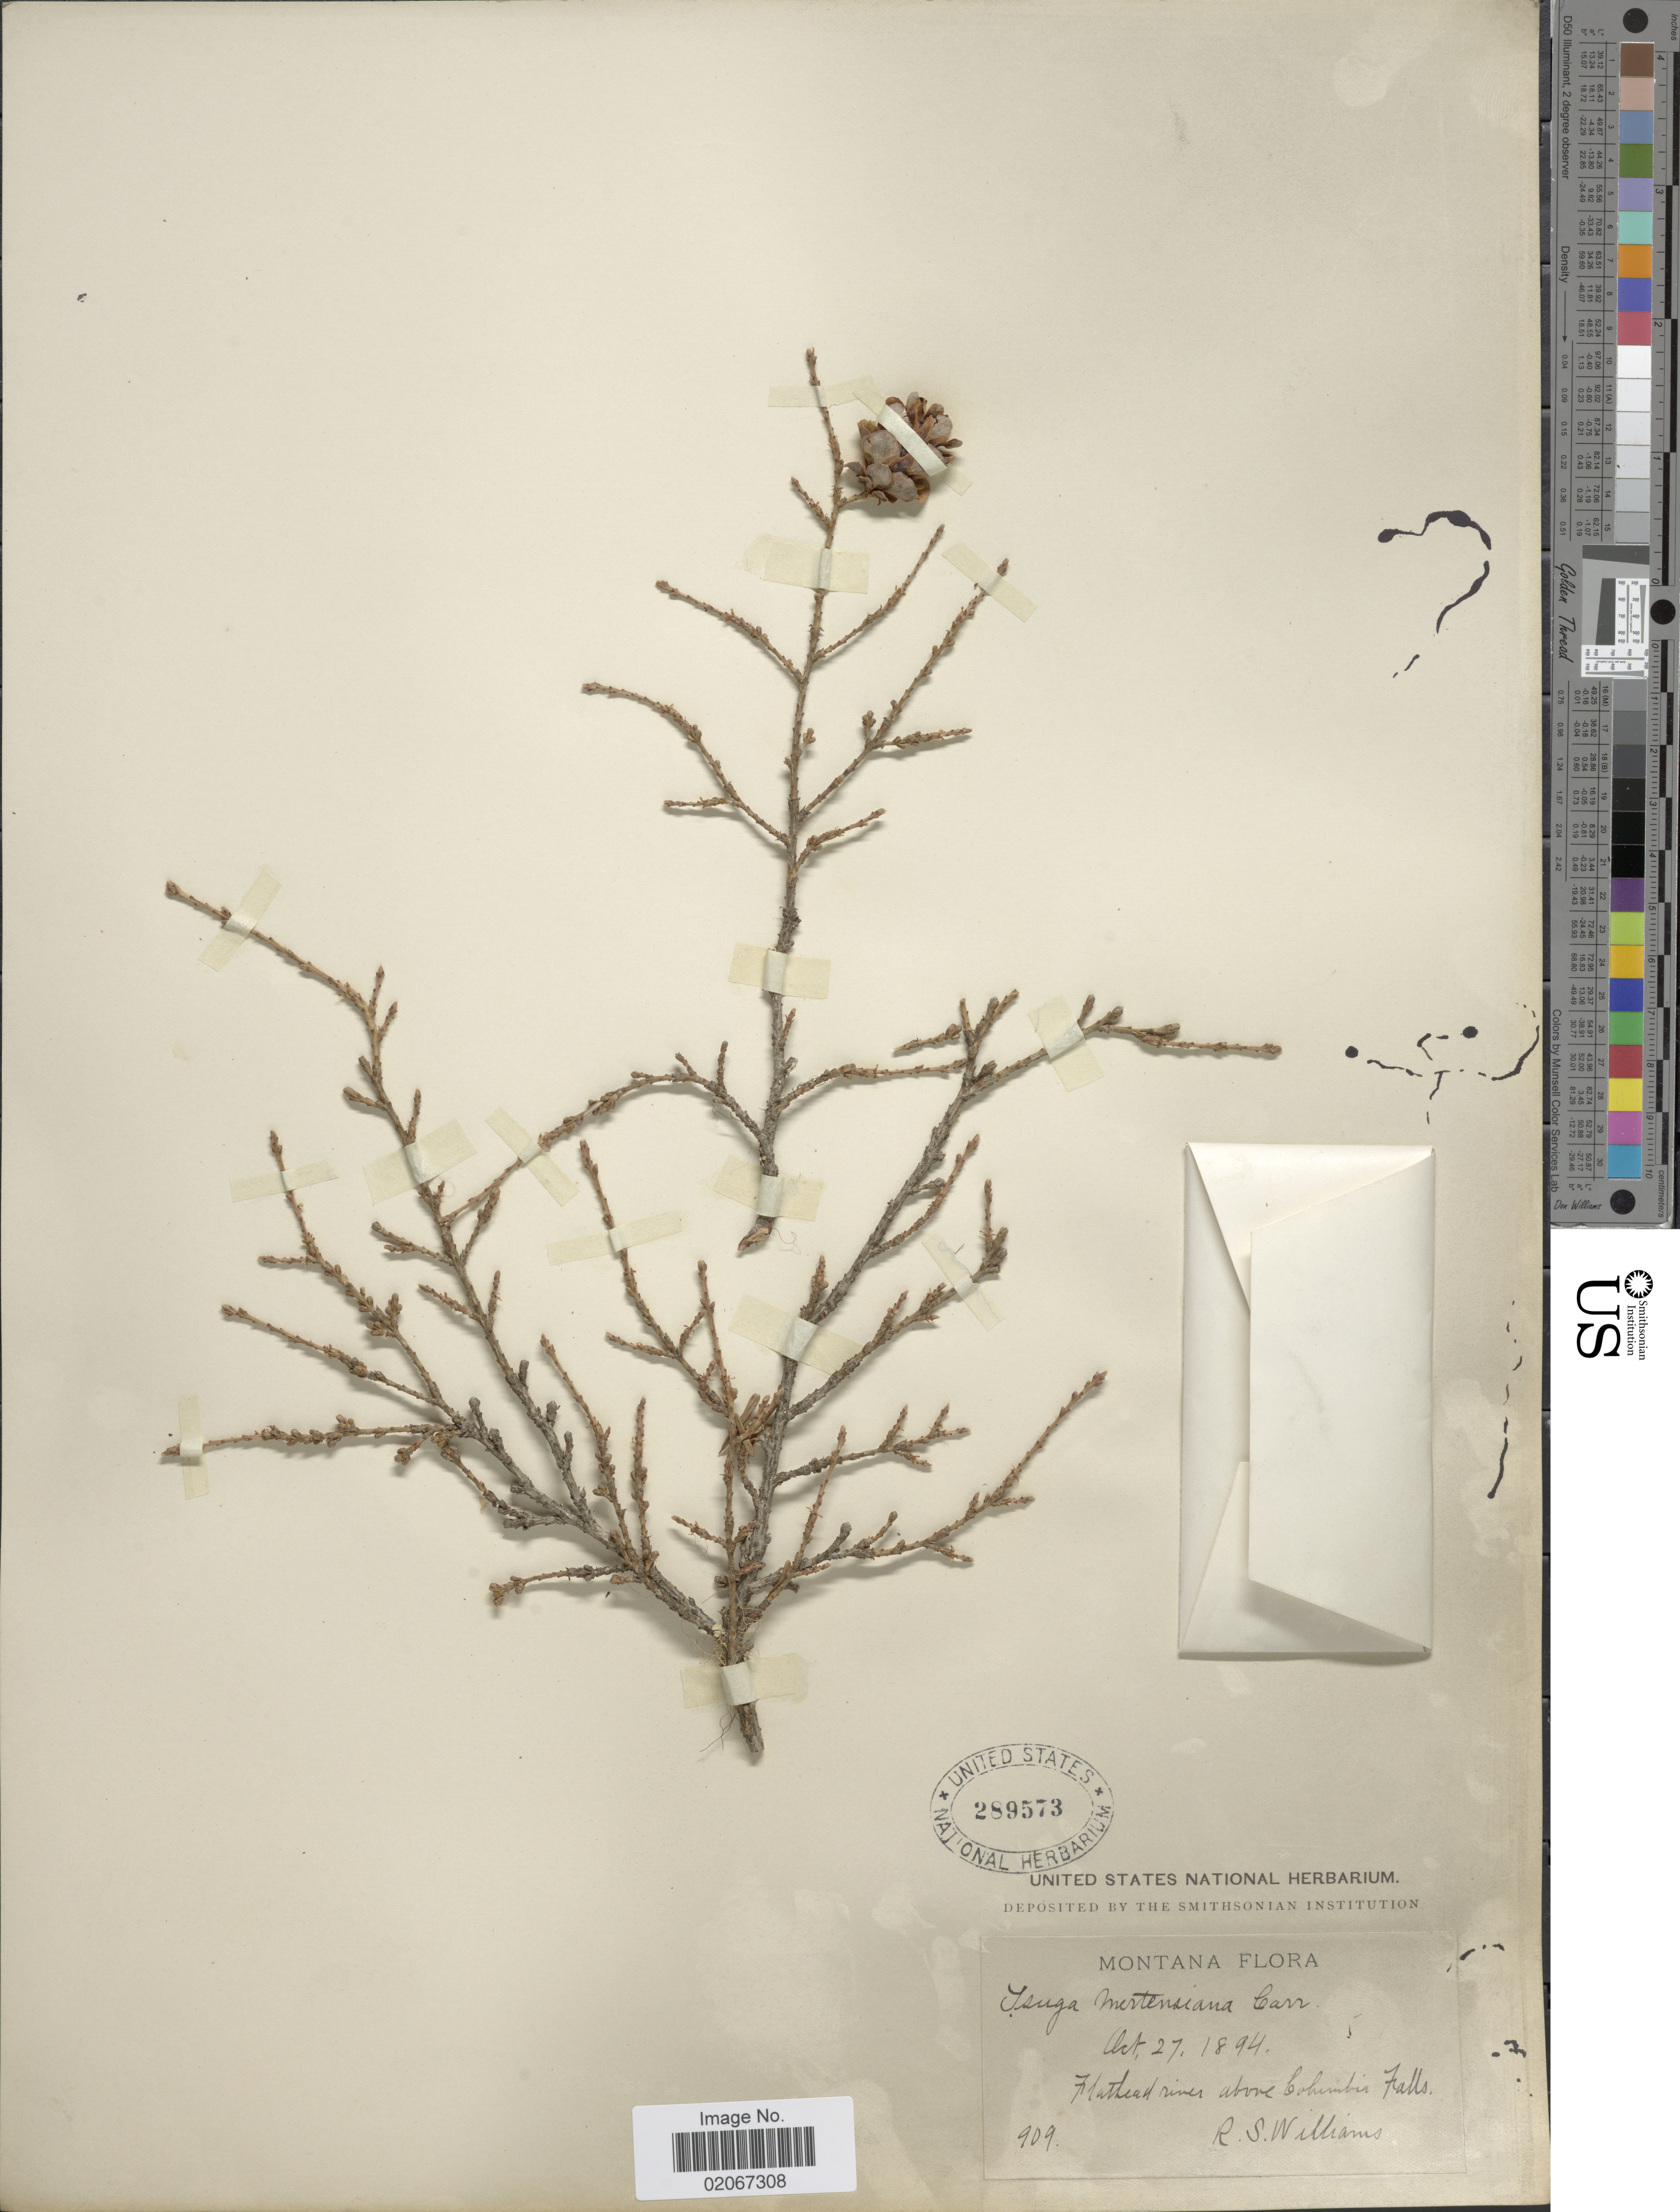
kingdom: Plantae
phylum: Tracheophyta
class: Pinopsida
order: Pinales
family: Pinaceae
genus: Tsuga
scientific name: Tsuga heterophylla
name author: (Raf.) Sarg.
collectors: R. S. Williams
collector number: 909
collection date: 1894-10-27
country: United States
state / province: Montana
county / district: Flathead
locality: Flathead river above Columbia Falls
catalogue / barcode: US 289573